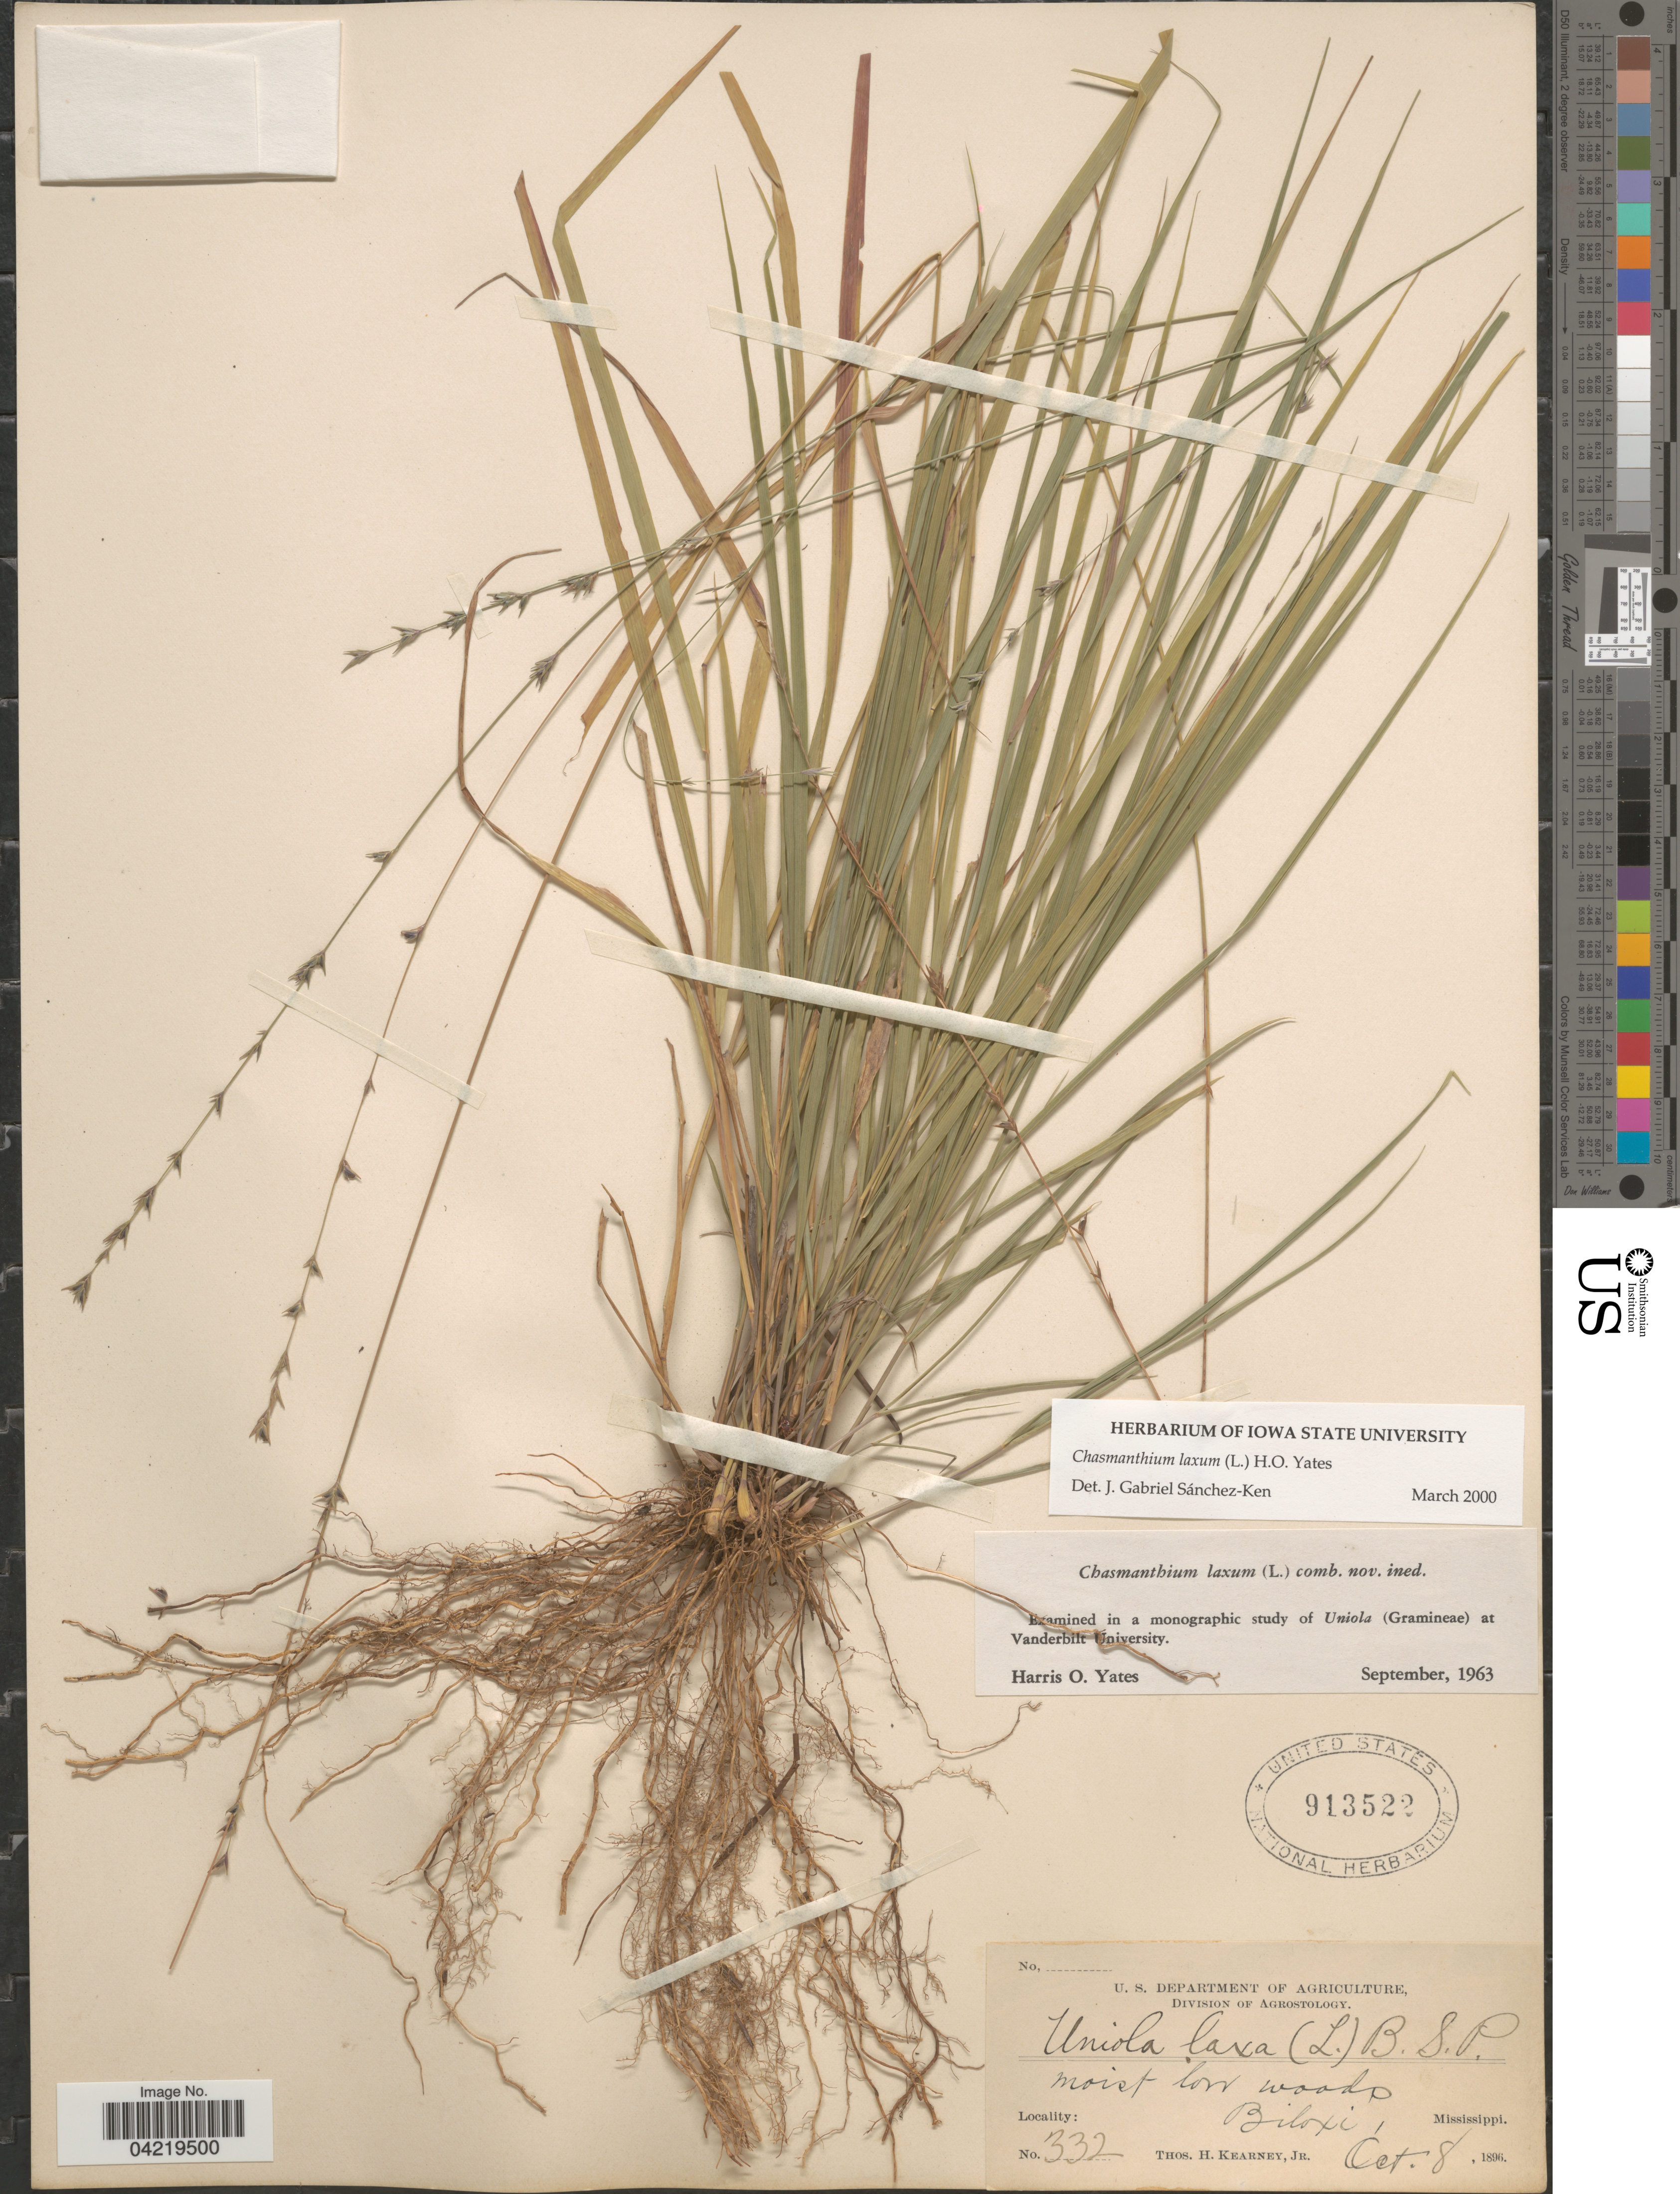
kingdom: Plantae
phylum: Tracheophyta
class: Liliopsida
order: Poales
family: Poaceae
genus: Chasmanthium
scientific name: Chasmanthium laxum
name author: (L.) H.O. Yates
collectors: T. H. Kearney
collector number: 332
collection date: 1896-10-08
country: United States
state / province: Mississippi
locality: Biloxi.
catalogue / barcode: US 913522